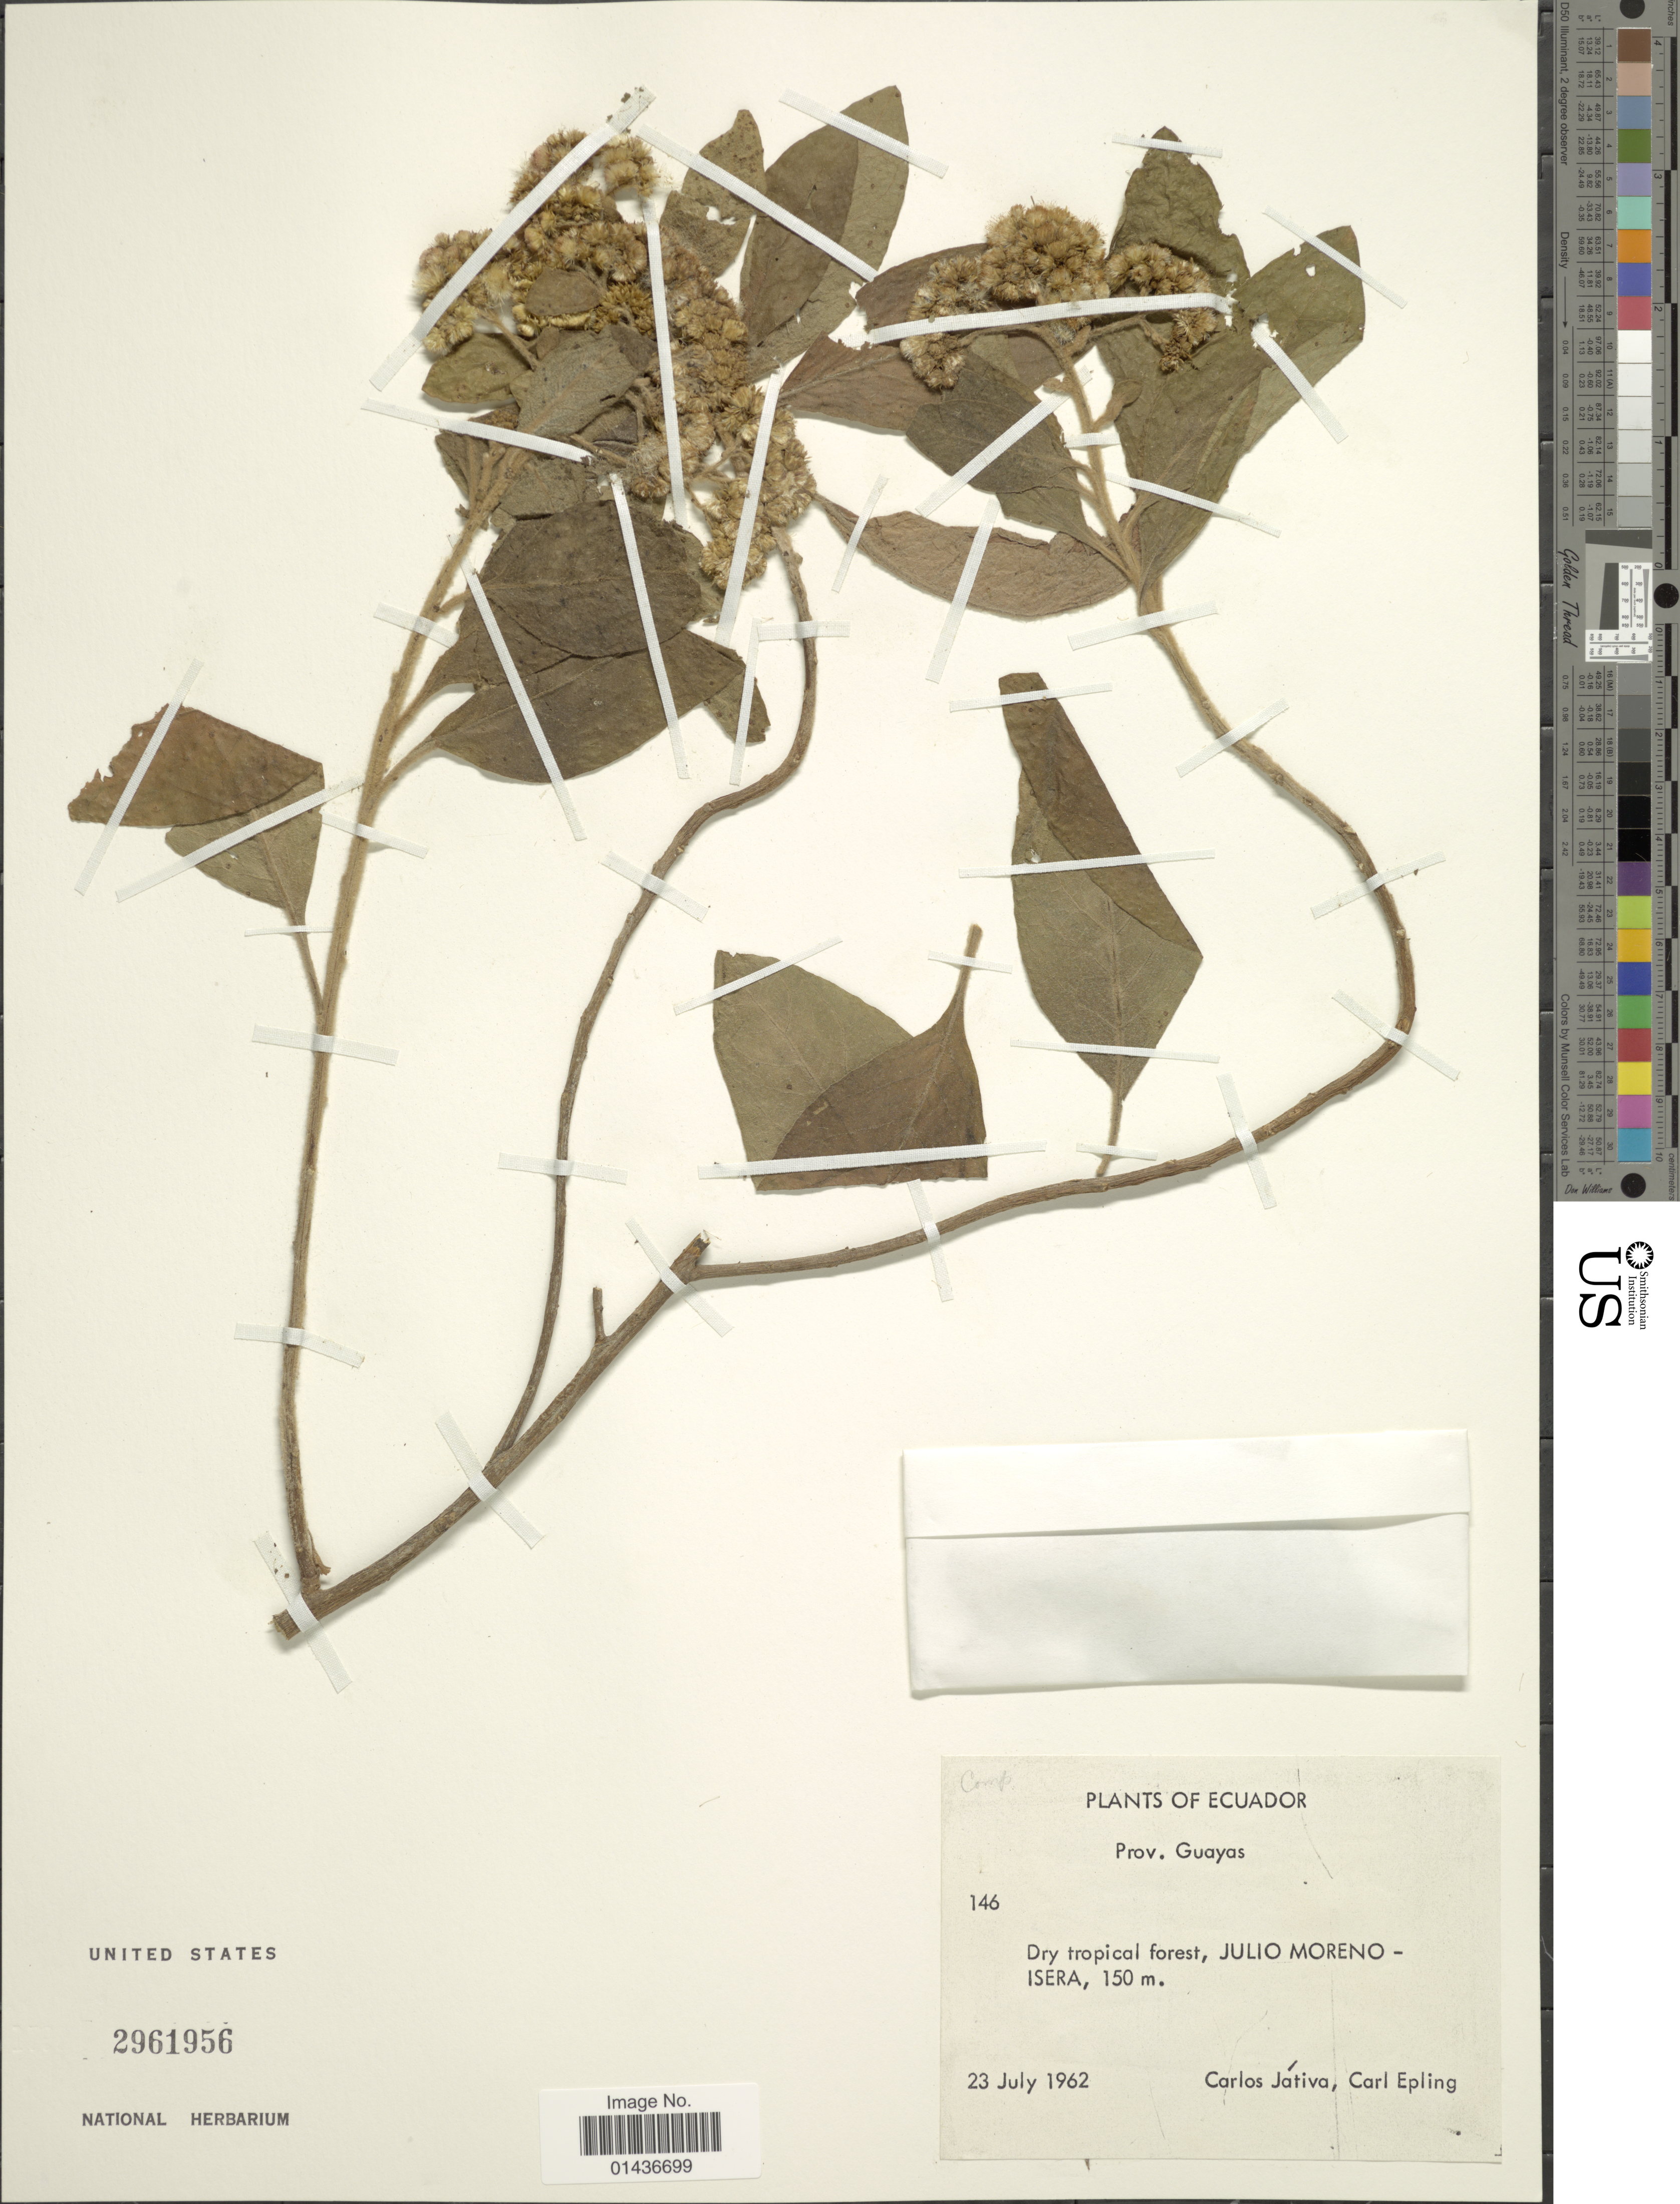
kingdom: Plantae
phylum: Tracheophyta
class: Magnoliopsida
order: Asterales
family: Asteraceae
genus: Pluchea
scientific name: Pluchea carolinensis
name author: (Jacq.) D. Don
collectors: C. D. Játiva & C. C. Epling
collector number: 146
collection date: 1962-07-23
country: Ecuador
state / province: Guayas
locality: Prov. Guayas, Druy tropical forest, Julio Moreno-Isera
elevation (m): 150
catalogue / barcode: US 2961956